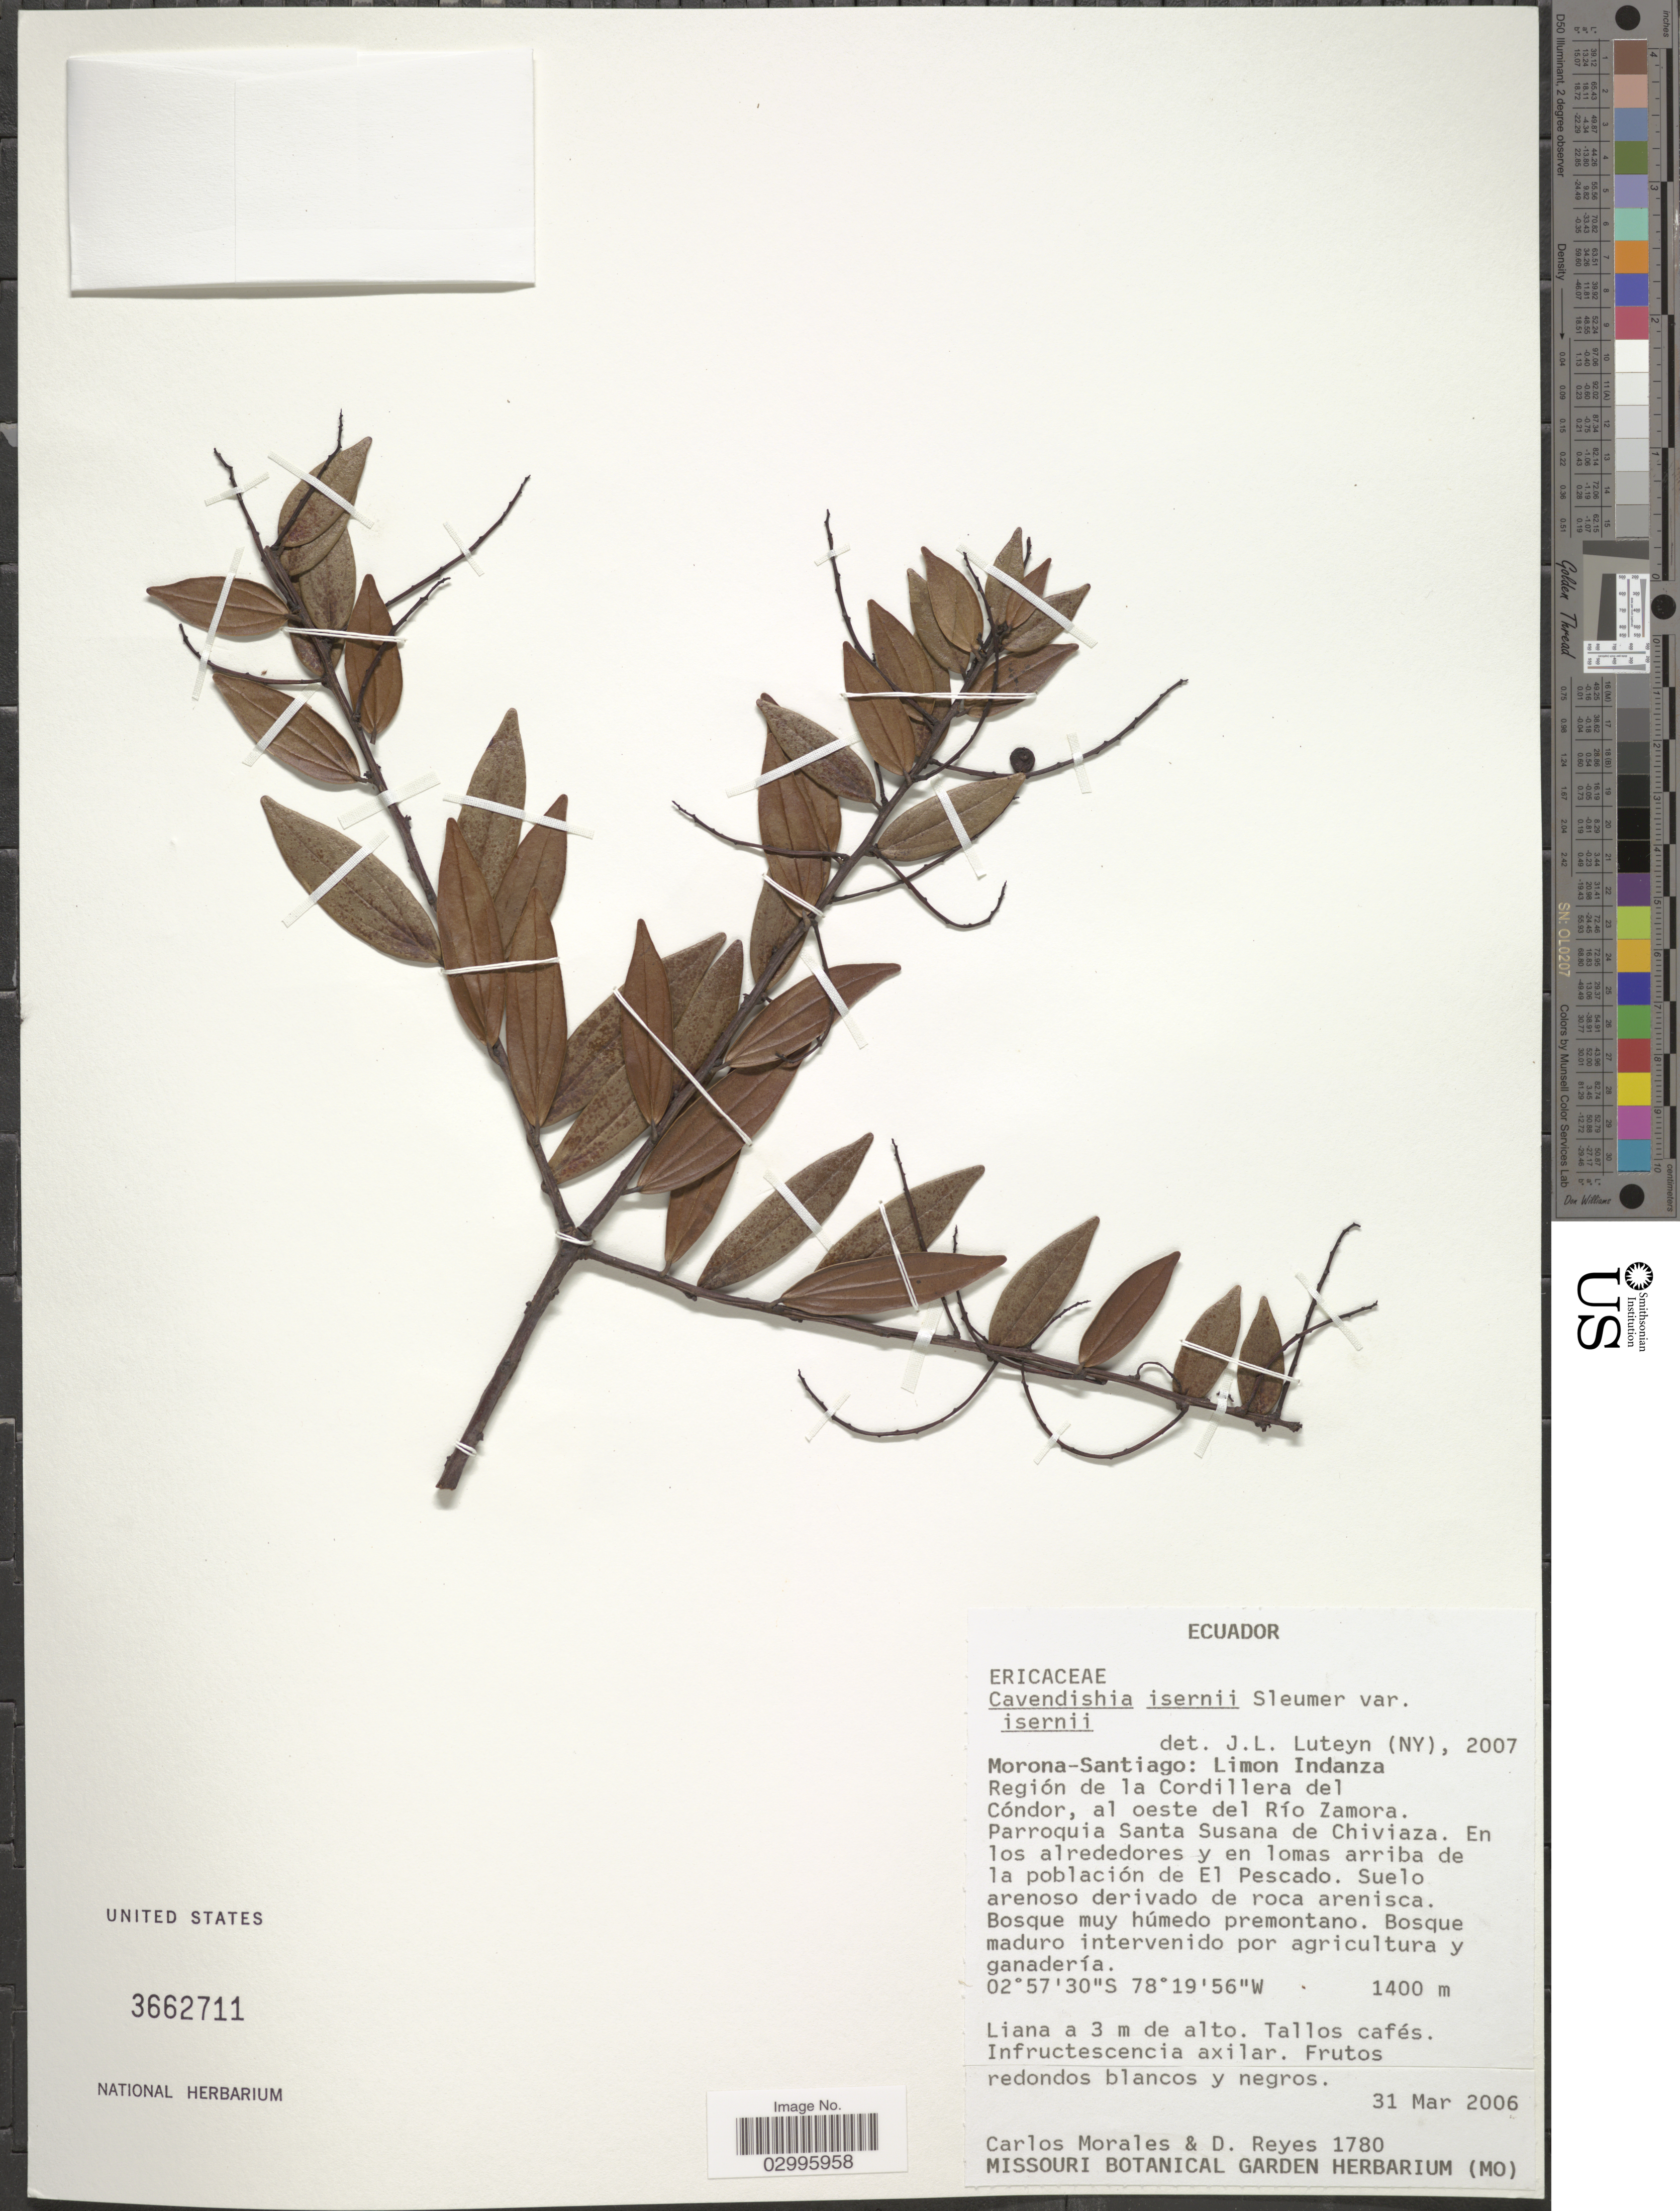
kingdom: Plantae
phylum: Tracheophyta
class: Magnoliopsida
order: Ericales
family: Ericaceae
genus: Cavendishia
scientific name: Cavendishia isernii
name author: Sleumer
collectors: C. Morales & D. Reyes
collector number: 1780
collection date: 2006-05-31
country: Ecuador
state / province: Morona-Santiago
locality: Limon Indanza. Región de la Cordillera del Cóndor, al oeste del río Zamora. Parroquia Santa Susana de Chiviaza. En los alrededores y en lomas arriba de la población de El Pescado.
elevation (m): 1400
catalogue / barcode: US 3662711